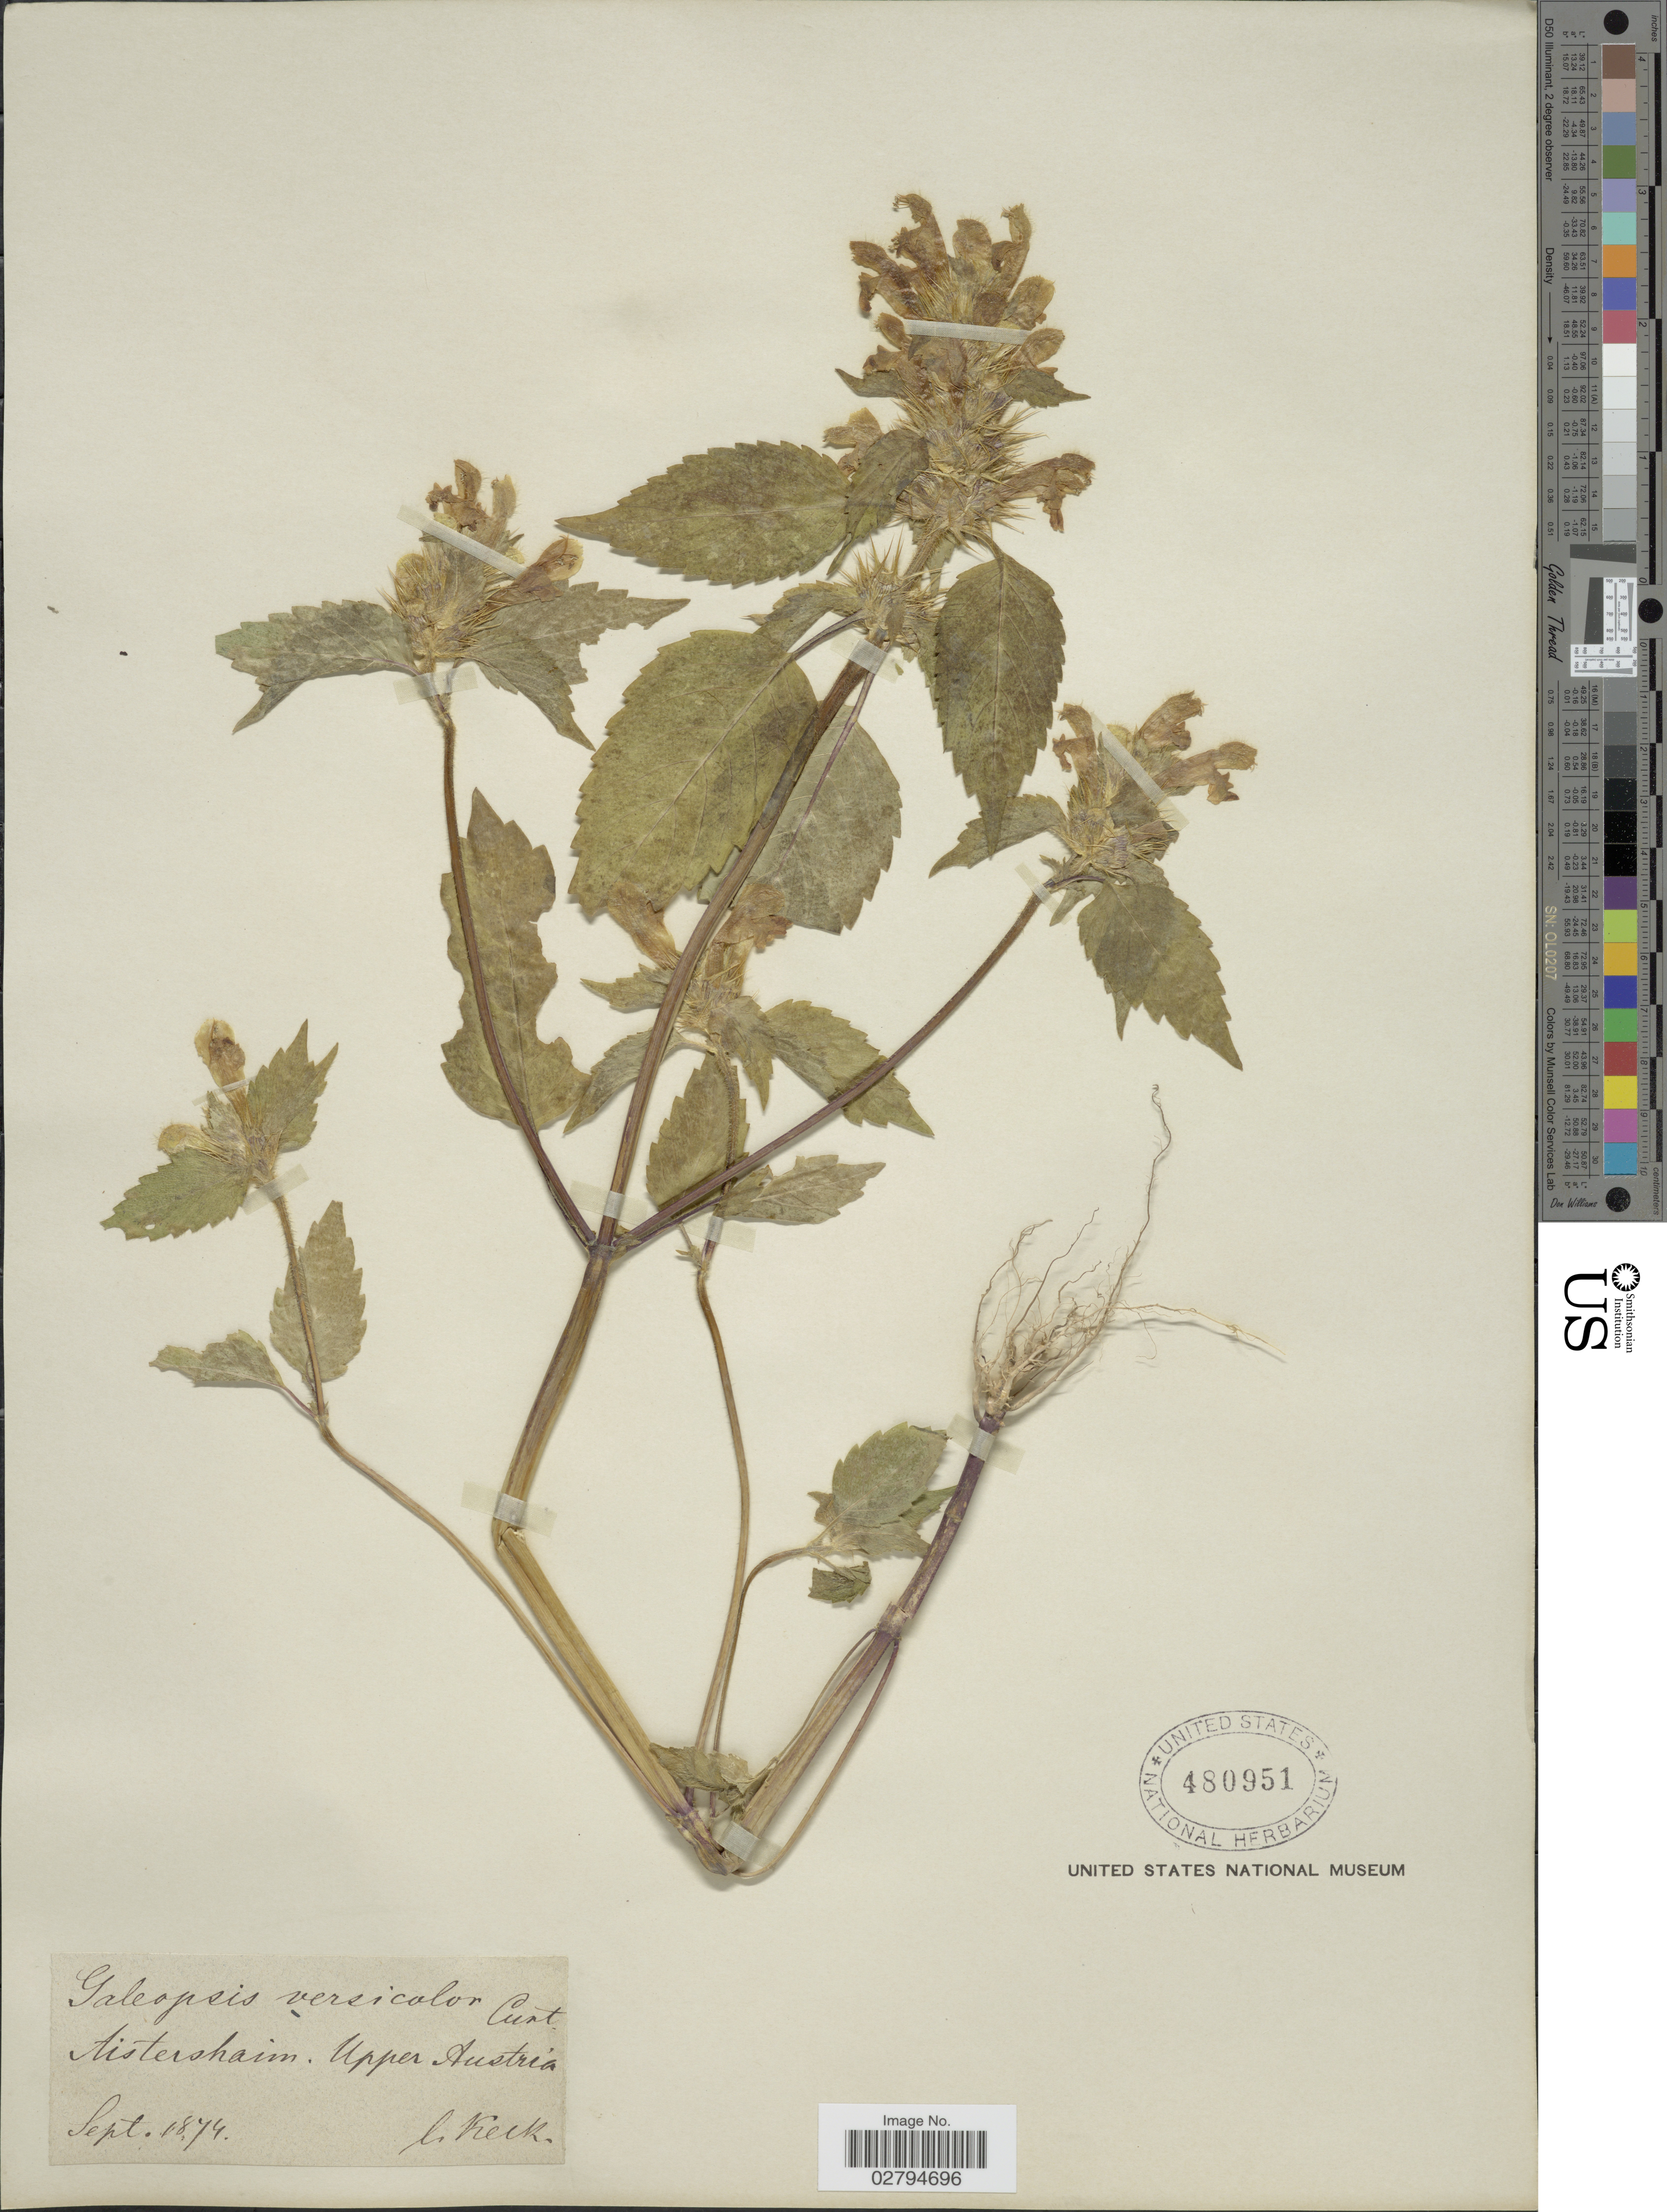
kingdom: Plantae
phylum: Tracheophyta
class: Magnoliopsida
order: Lamiales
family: Lamiaceae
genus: Galeopsis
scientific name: Galeopsis versicolor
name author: Curtis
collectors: -- Keck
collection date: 1874-09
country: Austria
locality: Aistershaim. Upper Austria.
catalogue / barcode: US 480951